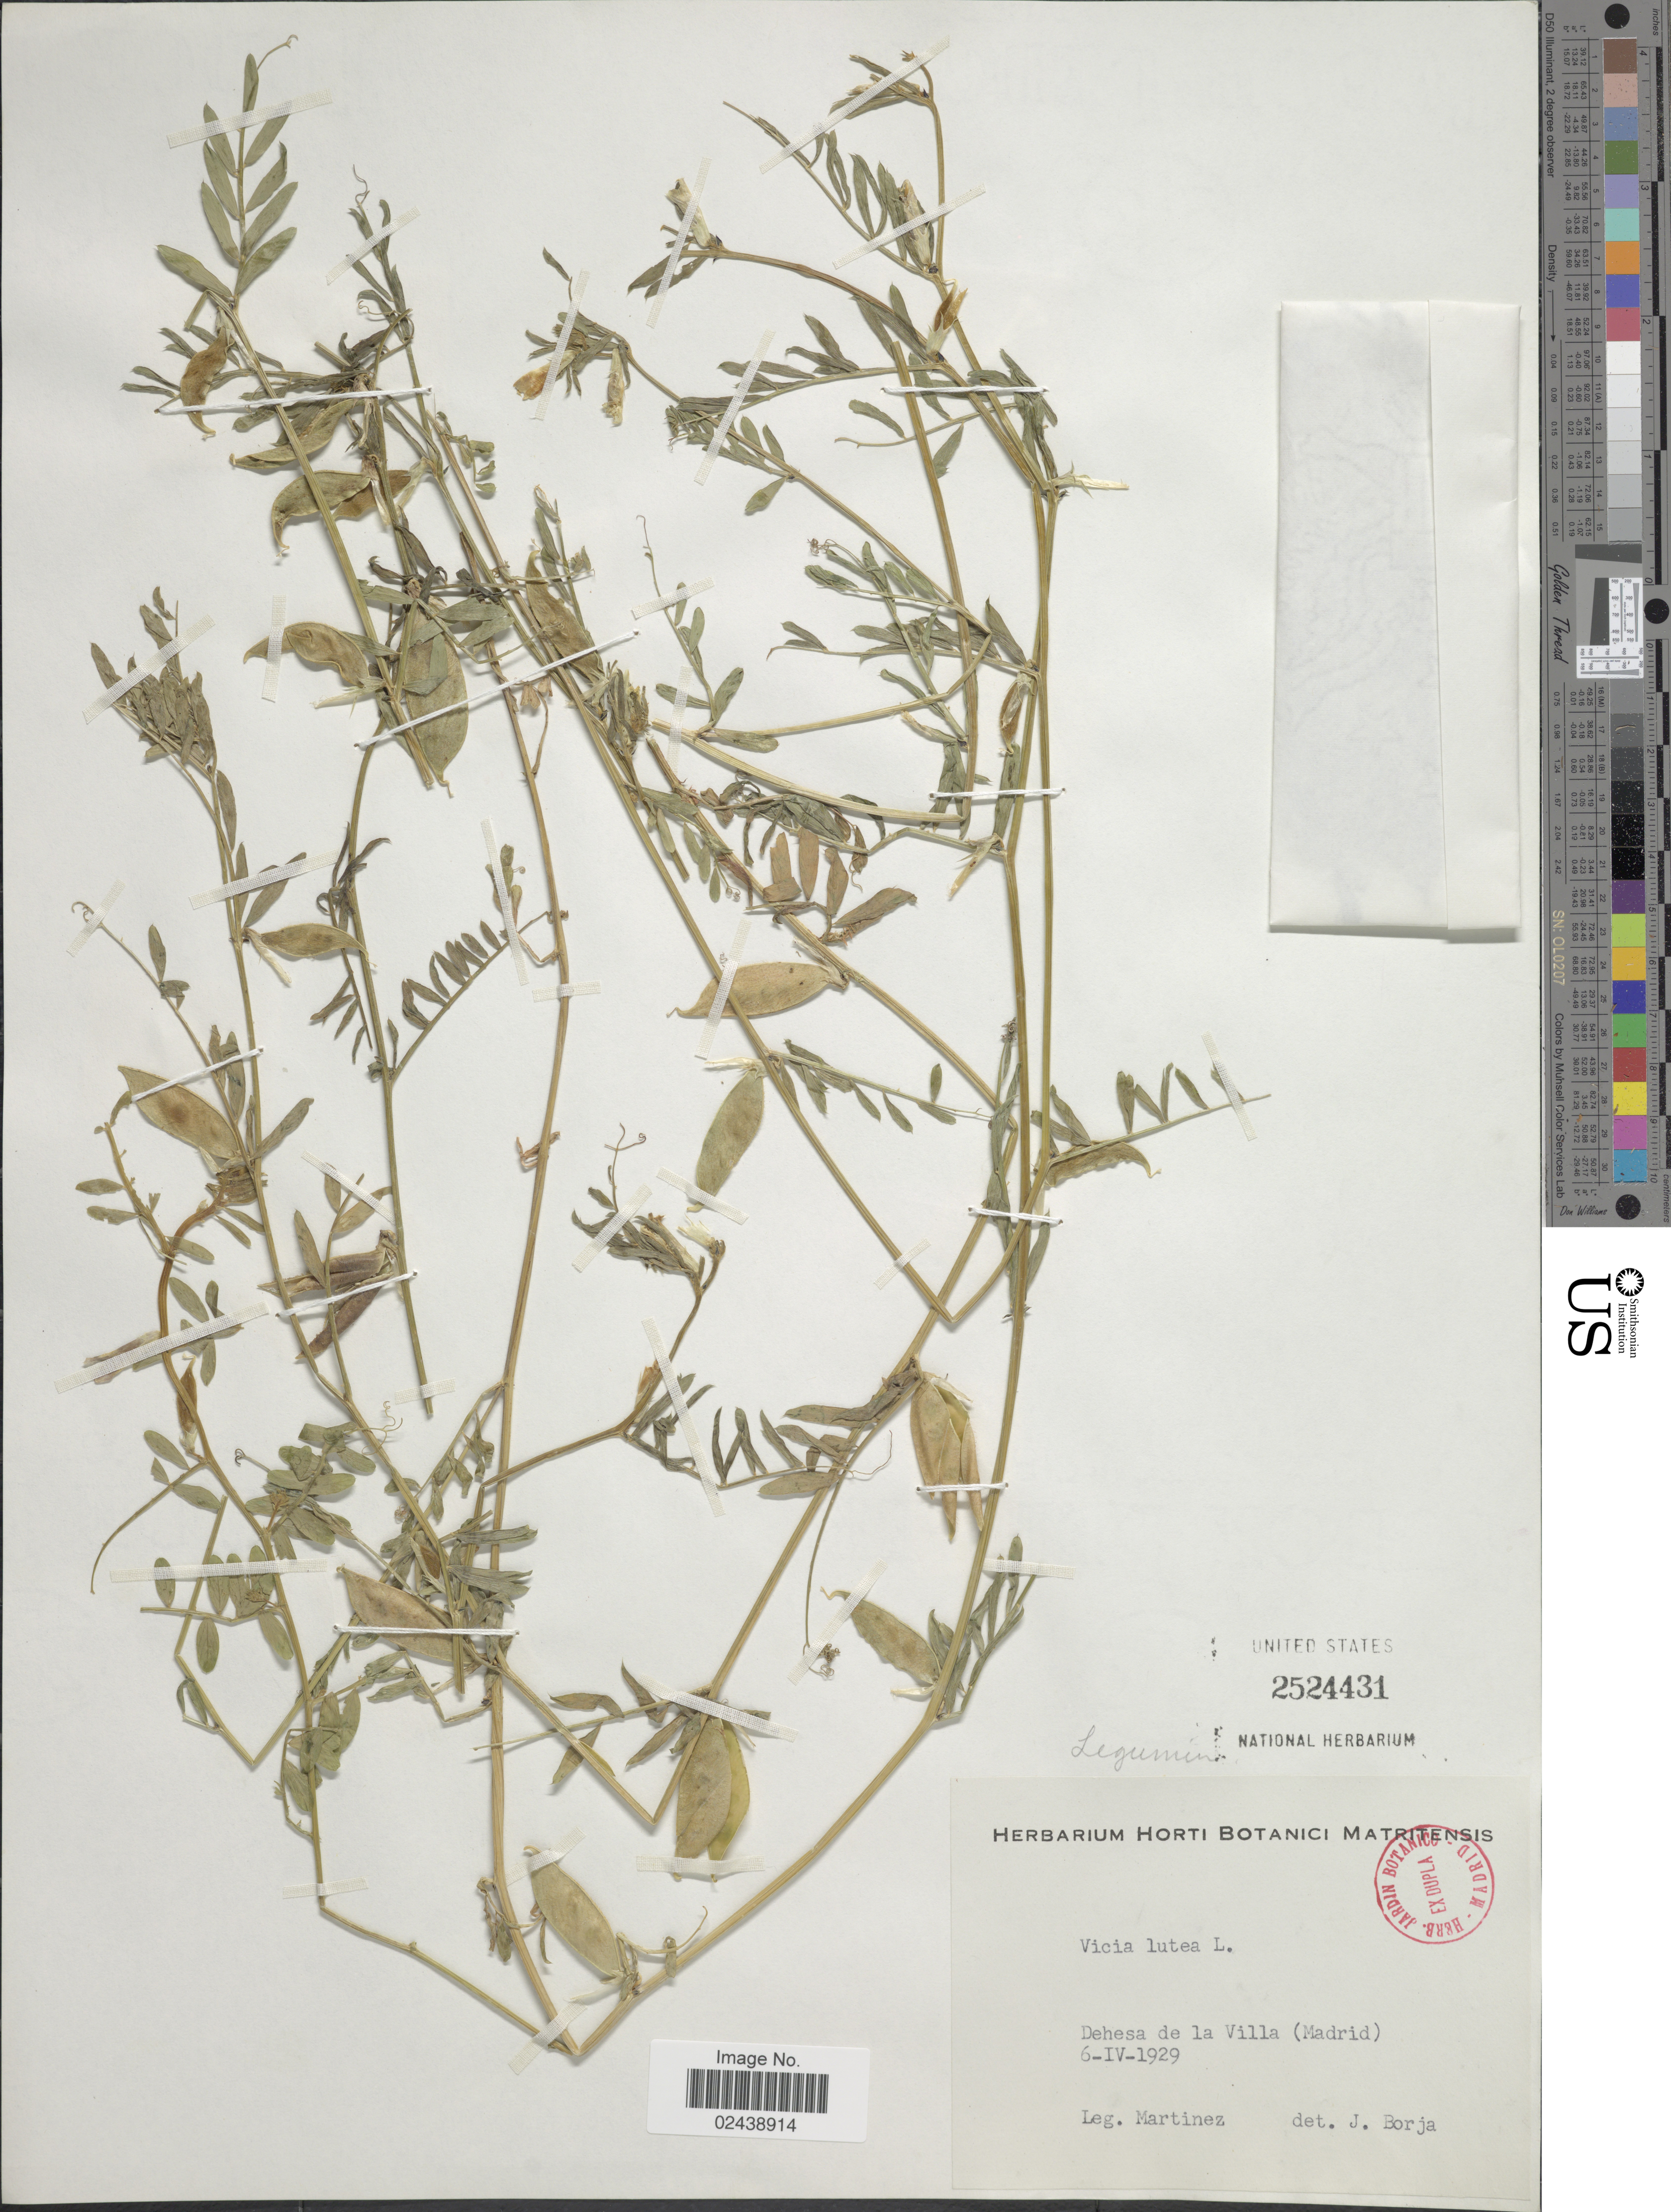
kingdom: Plantae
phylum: Tracheophyta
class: Magnoliopsida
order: Fabales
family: Fabaceae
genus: Vicia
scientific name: Vicia lutea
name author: L.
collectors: -- Martinez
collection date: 1929-04-06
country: Spain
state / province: Madrid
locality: Dehesa de la Villa (Madrid)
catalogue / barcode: US 2524431